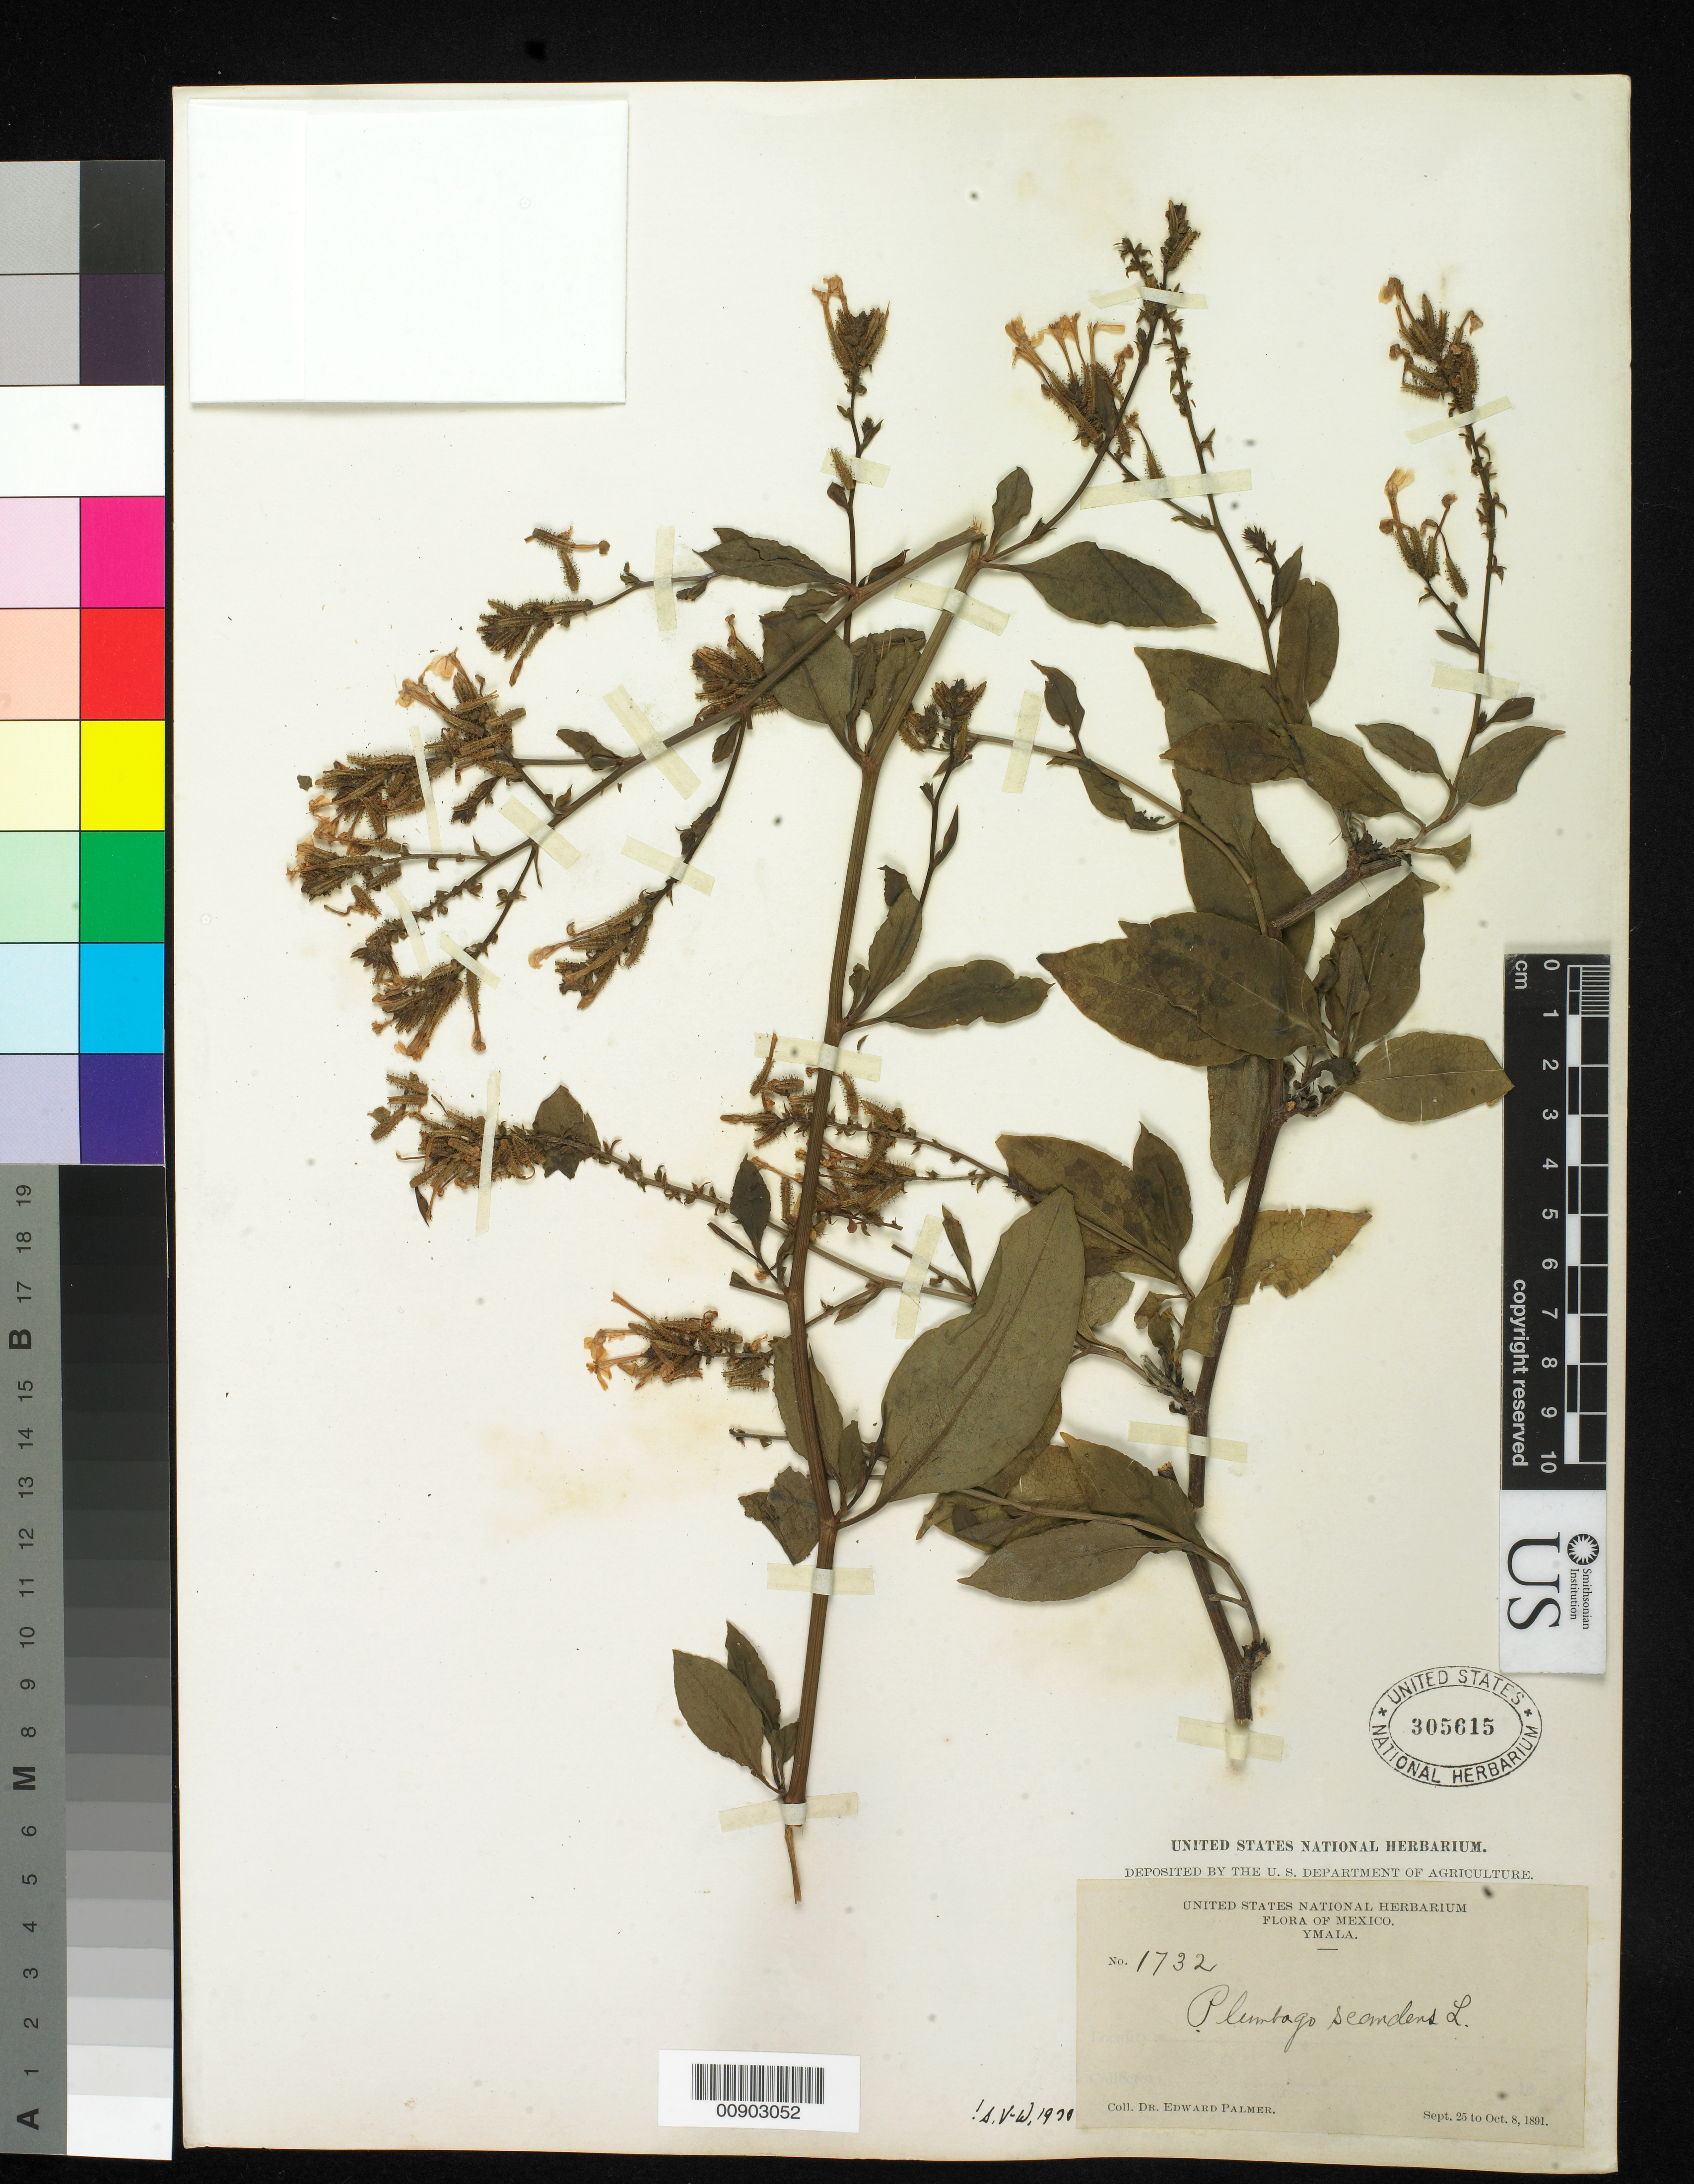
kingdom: Plantae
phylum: Tracheophyta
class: Magnoliopsida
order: Caryophyllales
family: Plumbaginaceae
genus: Plumbago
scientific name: Plumbago scandens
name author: L.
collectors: E. Palmer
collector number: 1732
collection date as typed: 25 Sep 1891 to 08 Oct 1891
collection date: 1891-09-25/1891-10-08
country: Mexico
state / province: Sinaloa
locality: Ymala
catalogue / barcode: US 305615